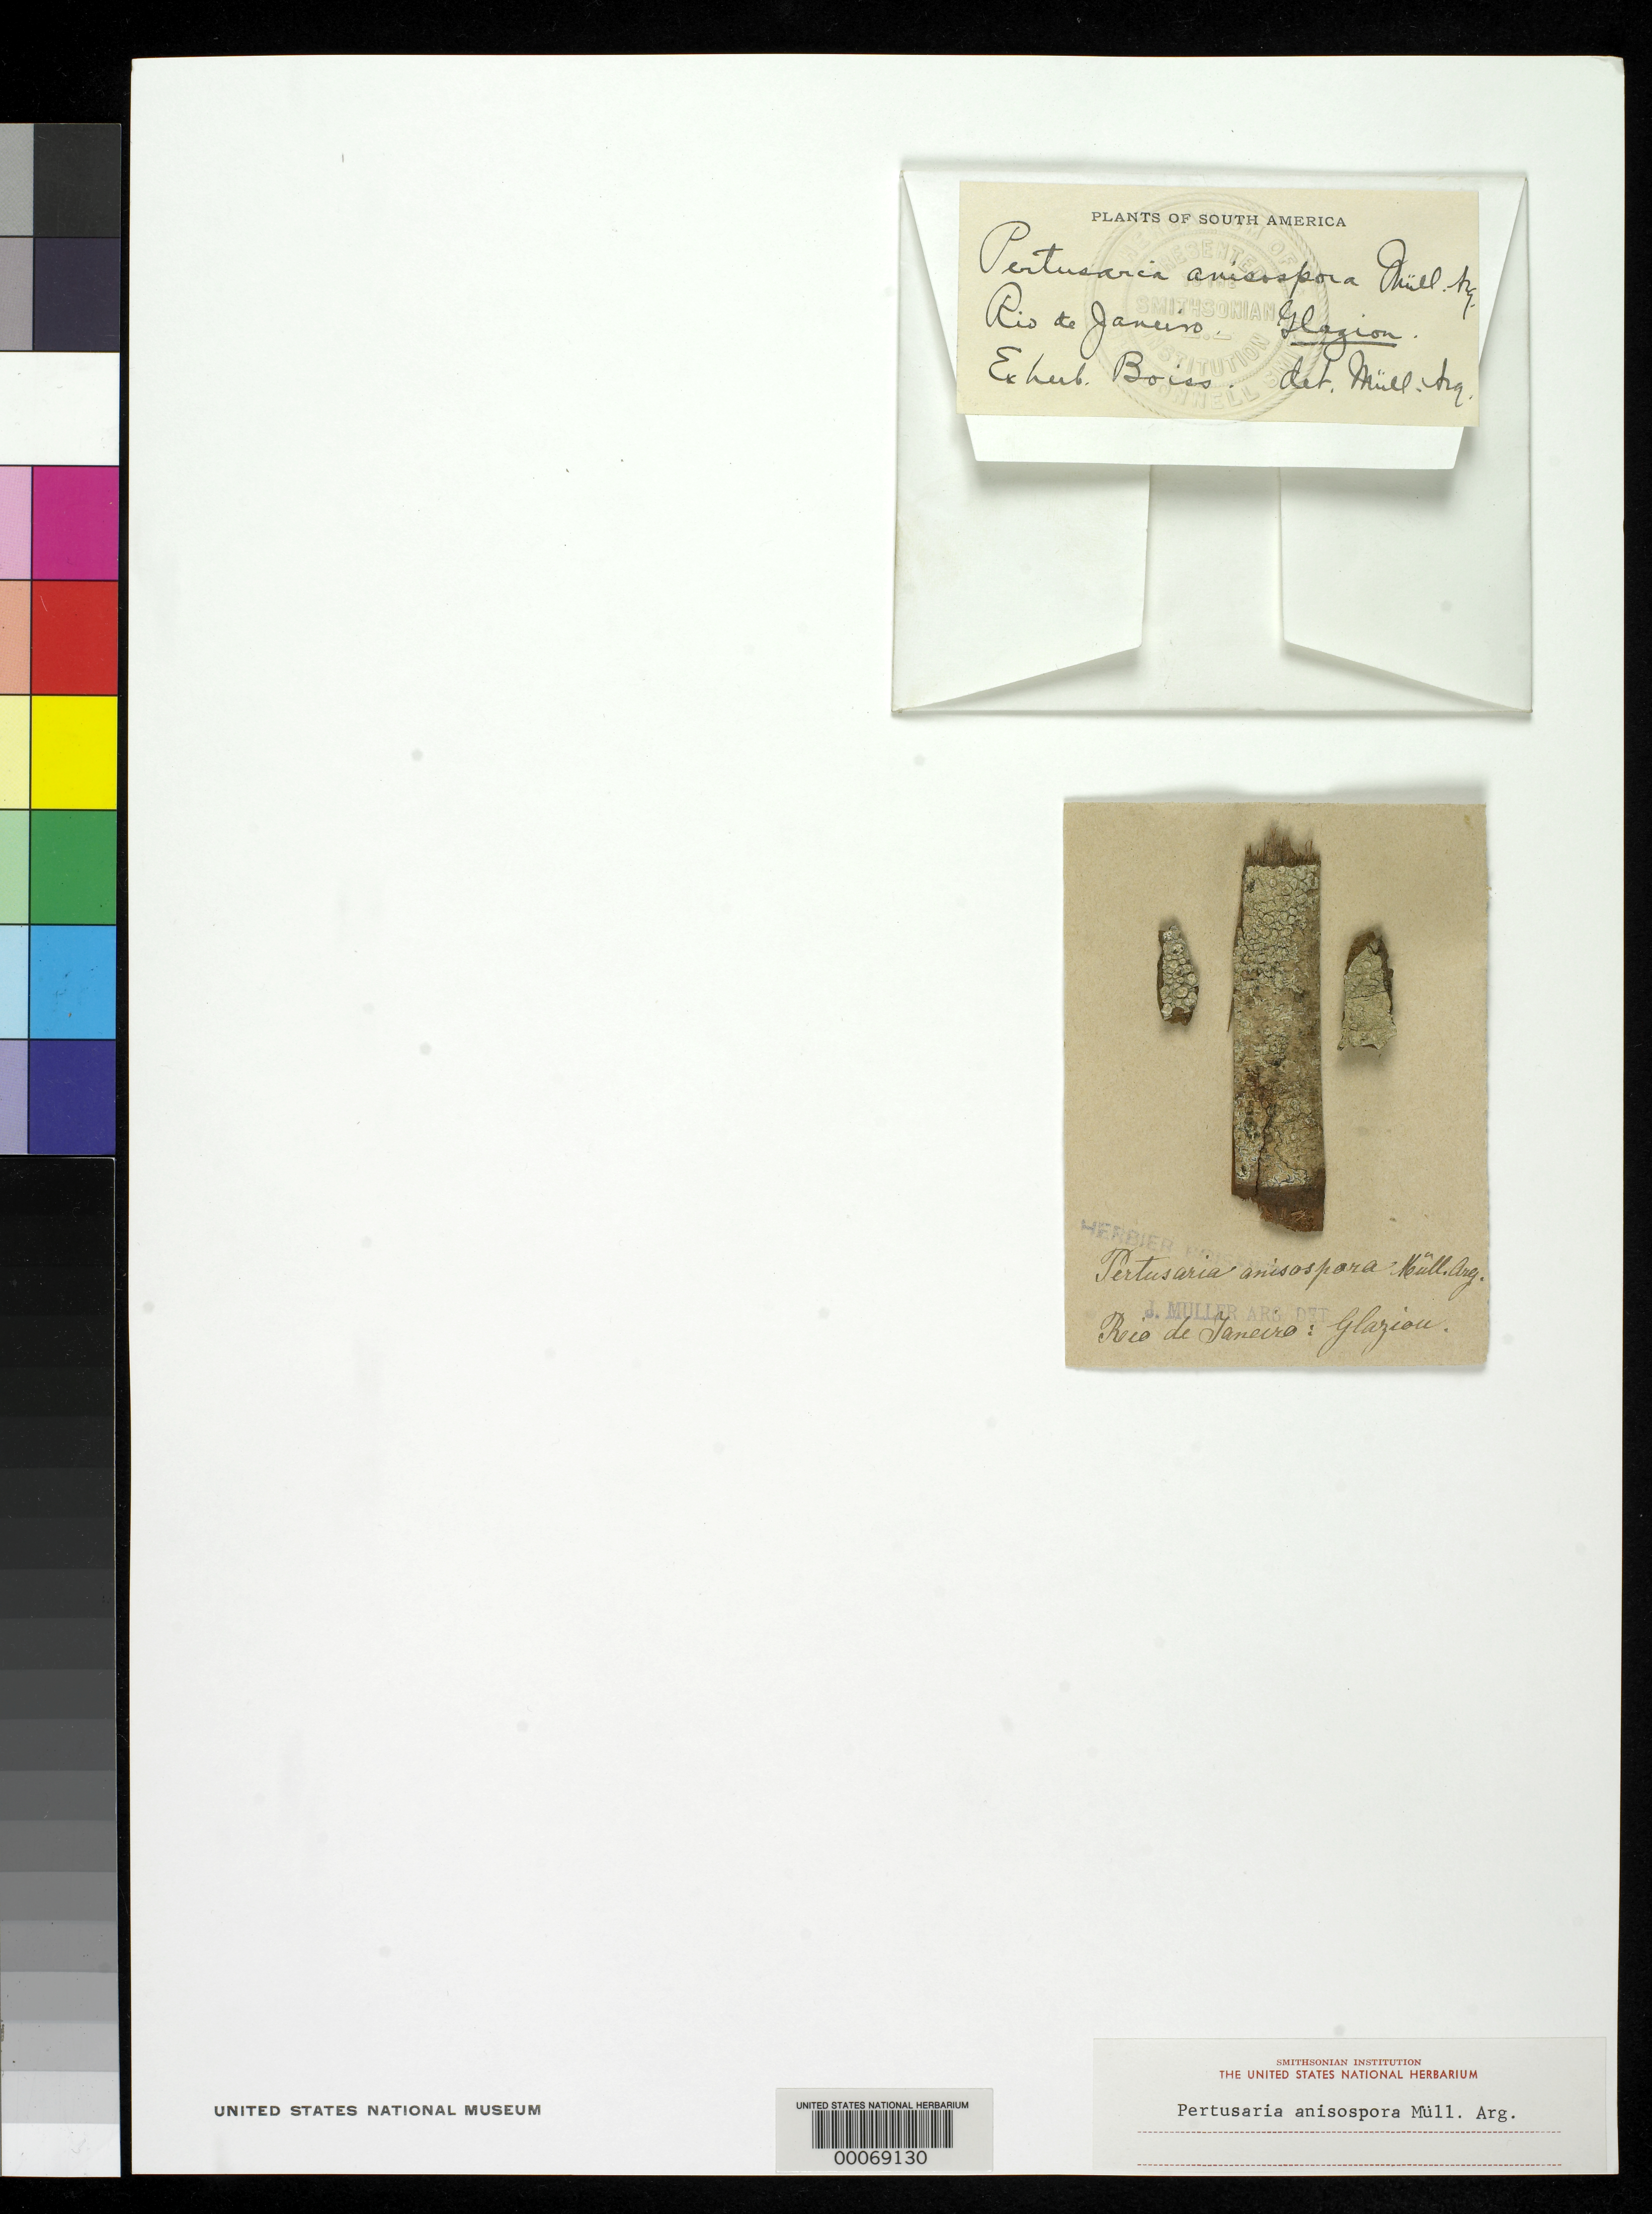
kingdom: Fungi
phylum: Ascomycota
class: Lecanoromycetes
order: Pertusariales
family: Pertusariaceae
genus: Pertusaria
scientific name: Pertusaria anisopora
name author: Müll. Arg.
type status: Isotype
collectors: A. F. M. Glaziou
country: Brazil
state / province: Rio de Janeiro